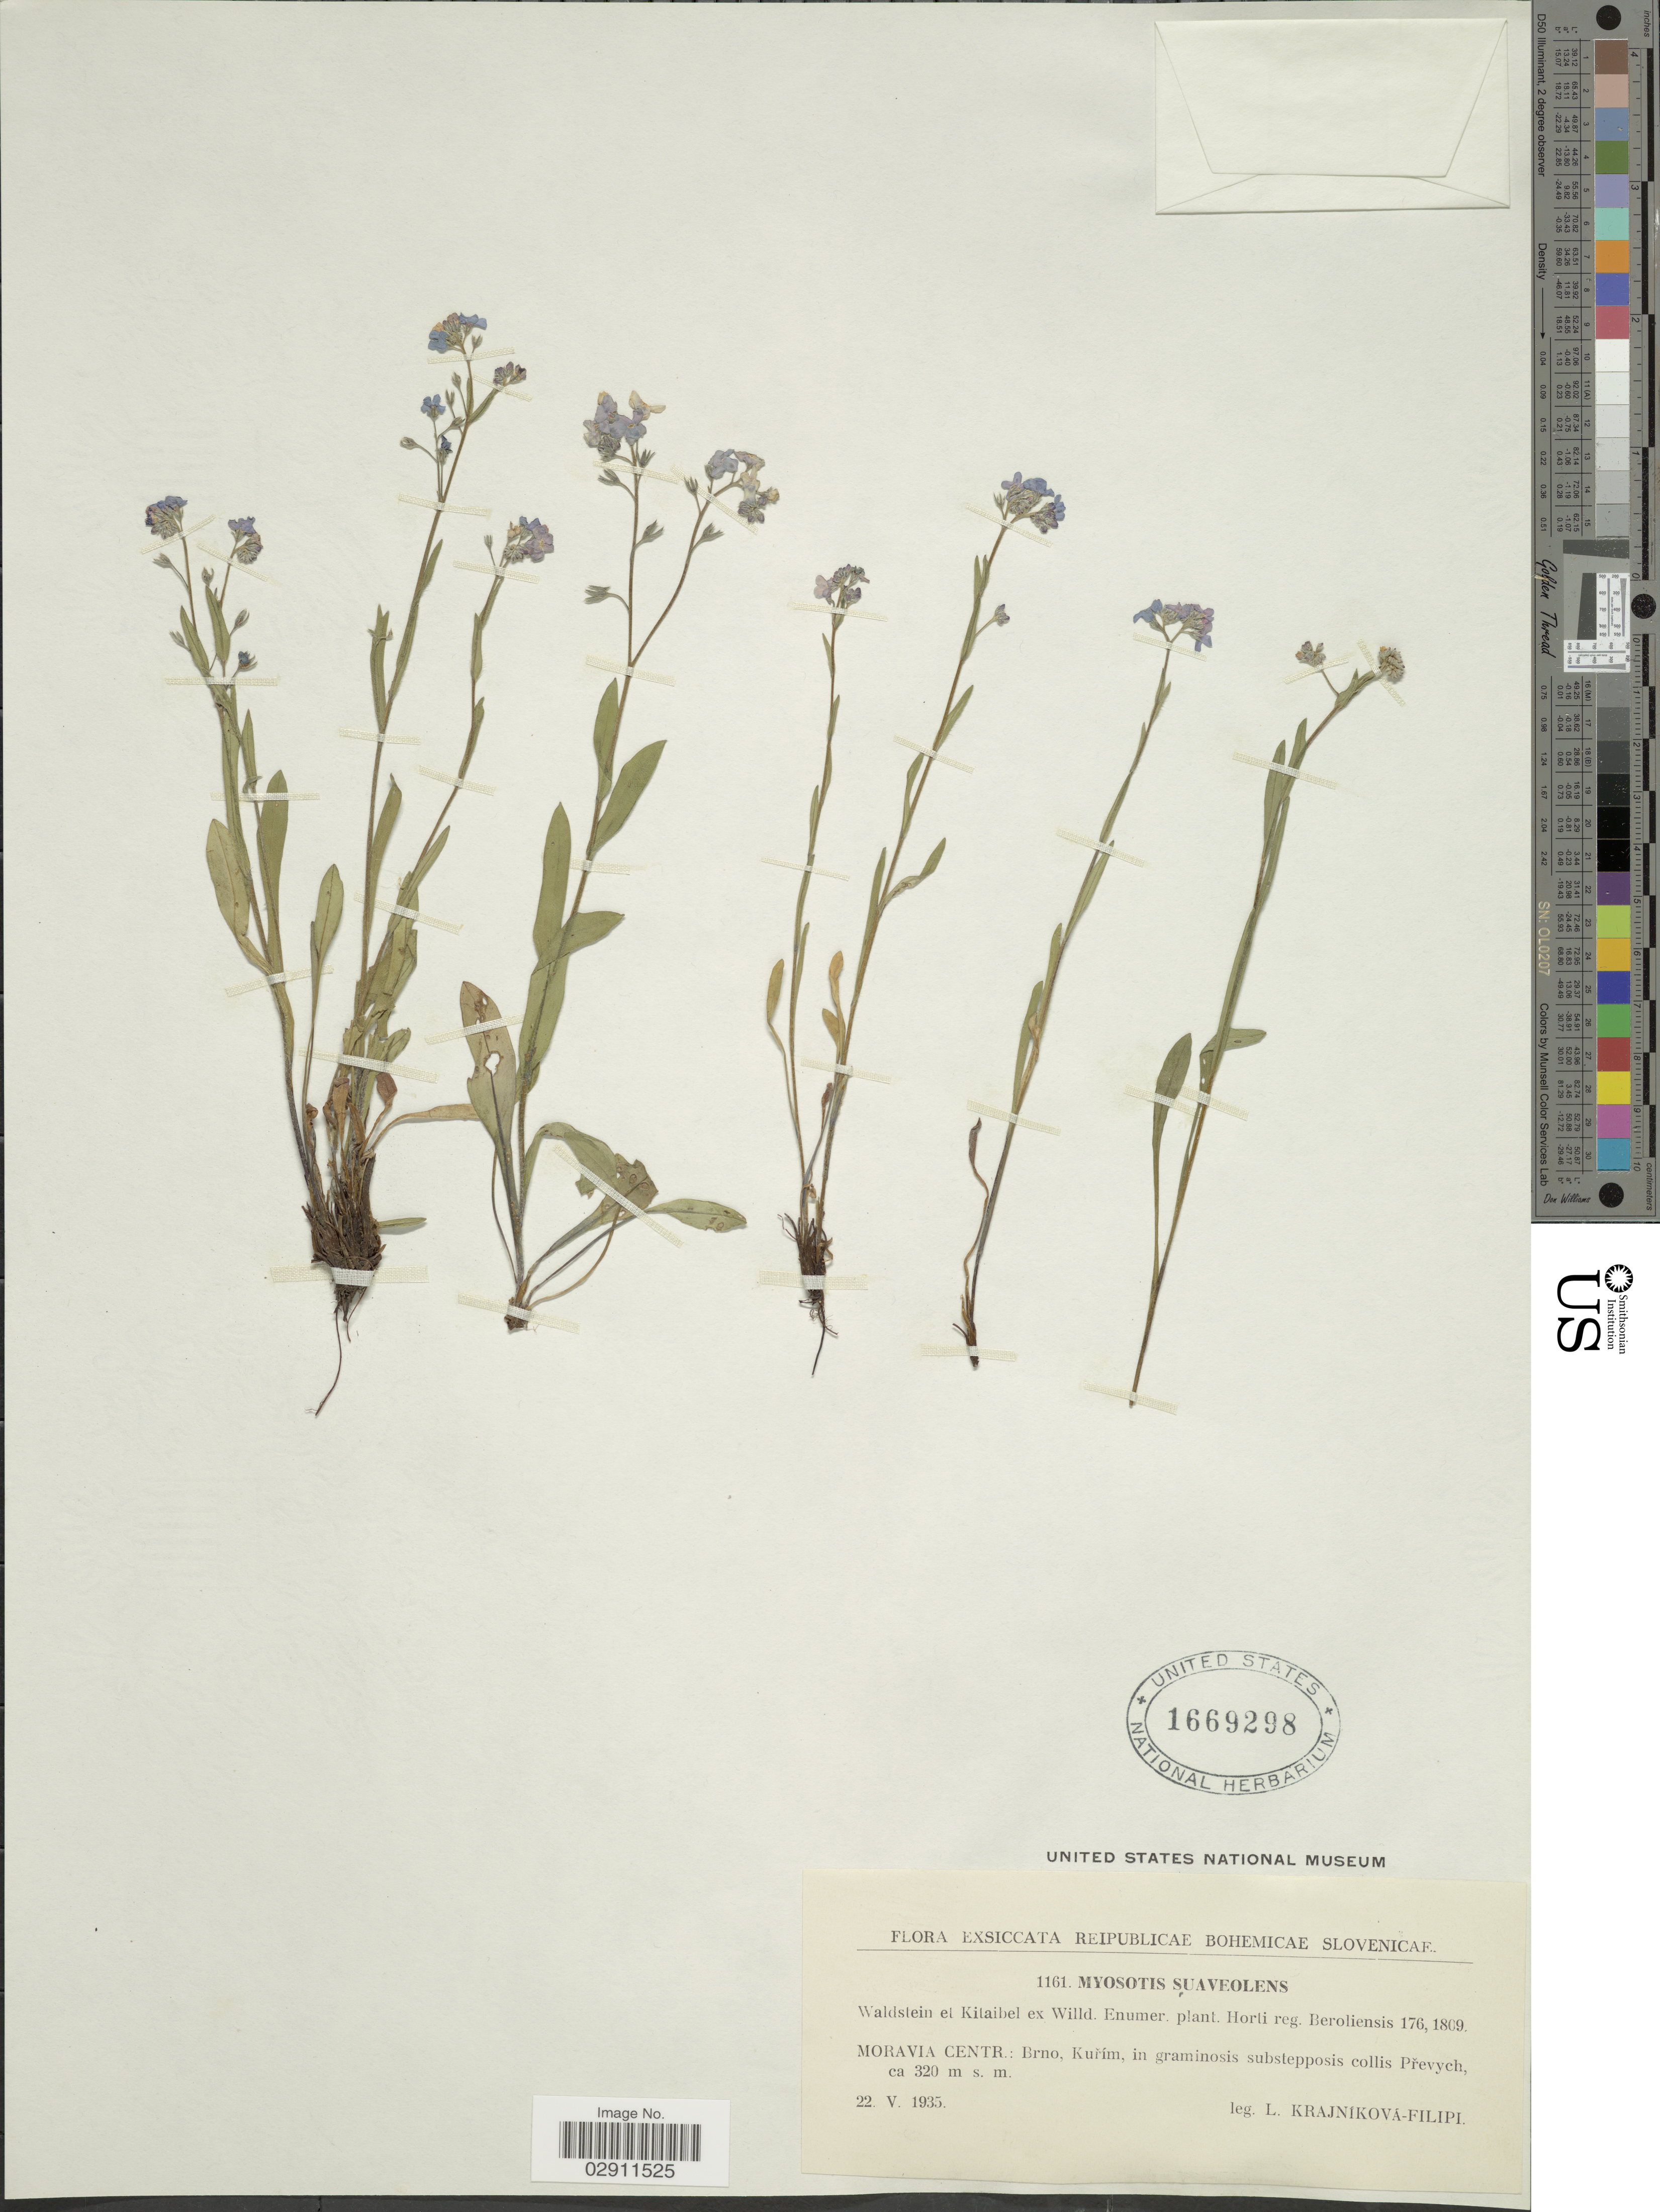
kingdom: Plantae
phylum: Tracheophyta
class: Magnoliopsida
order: Boraginales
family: Boraginaceae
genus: Myosotis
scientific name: Myosotis suaveolens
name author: Auct.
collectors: L. Krajniková-Filipi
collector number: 1161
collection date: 1935-05-22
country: Czechia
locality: Reipbulicae Bohemicae Slovenicae, Moravia Centr.: Brno. Kurim, in graminosis substepposis collis Prevych.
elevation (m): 320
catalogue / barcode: US 1669298